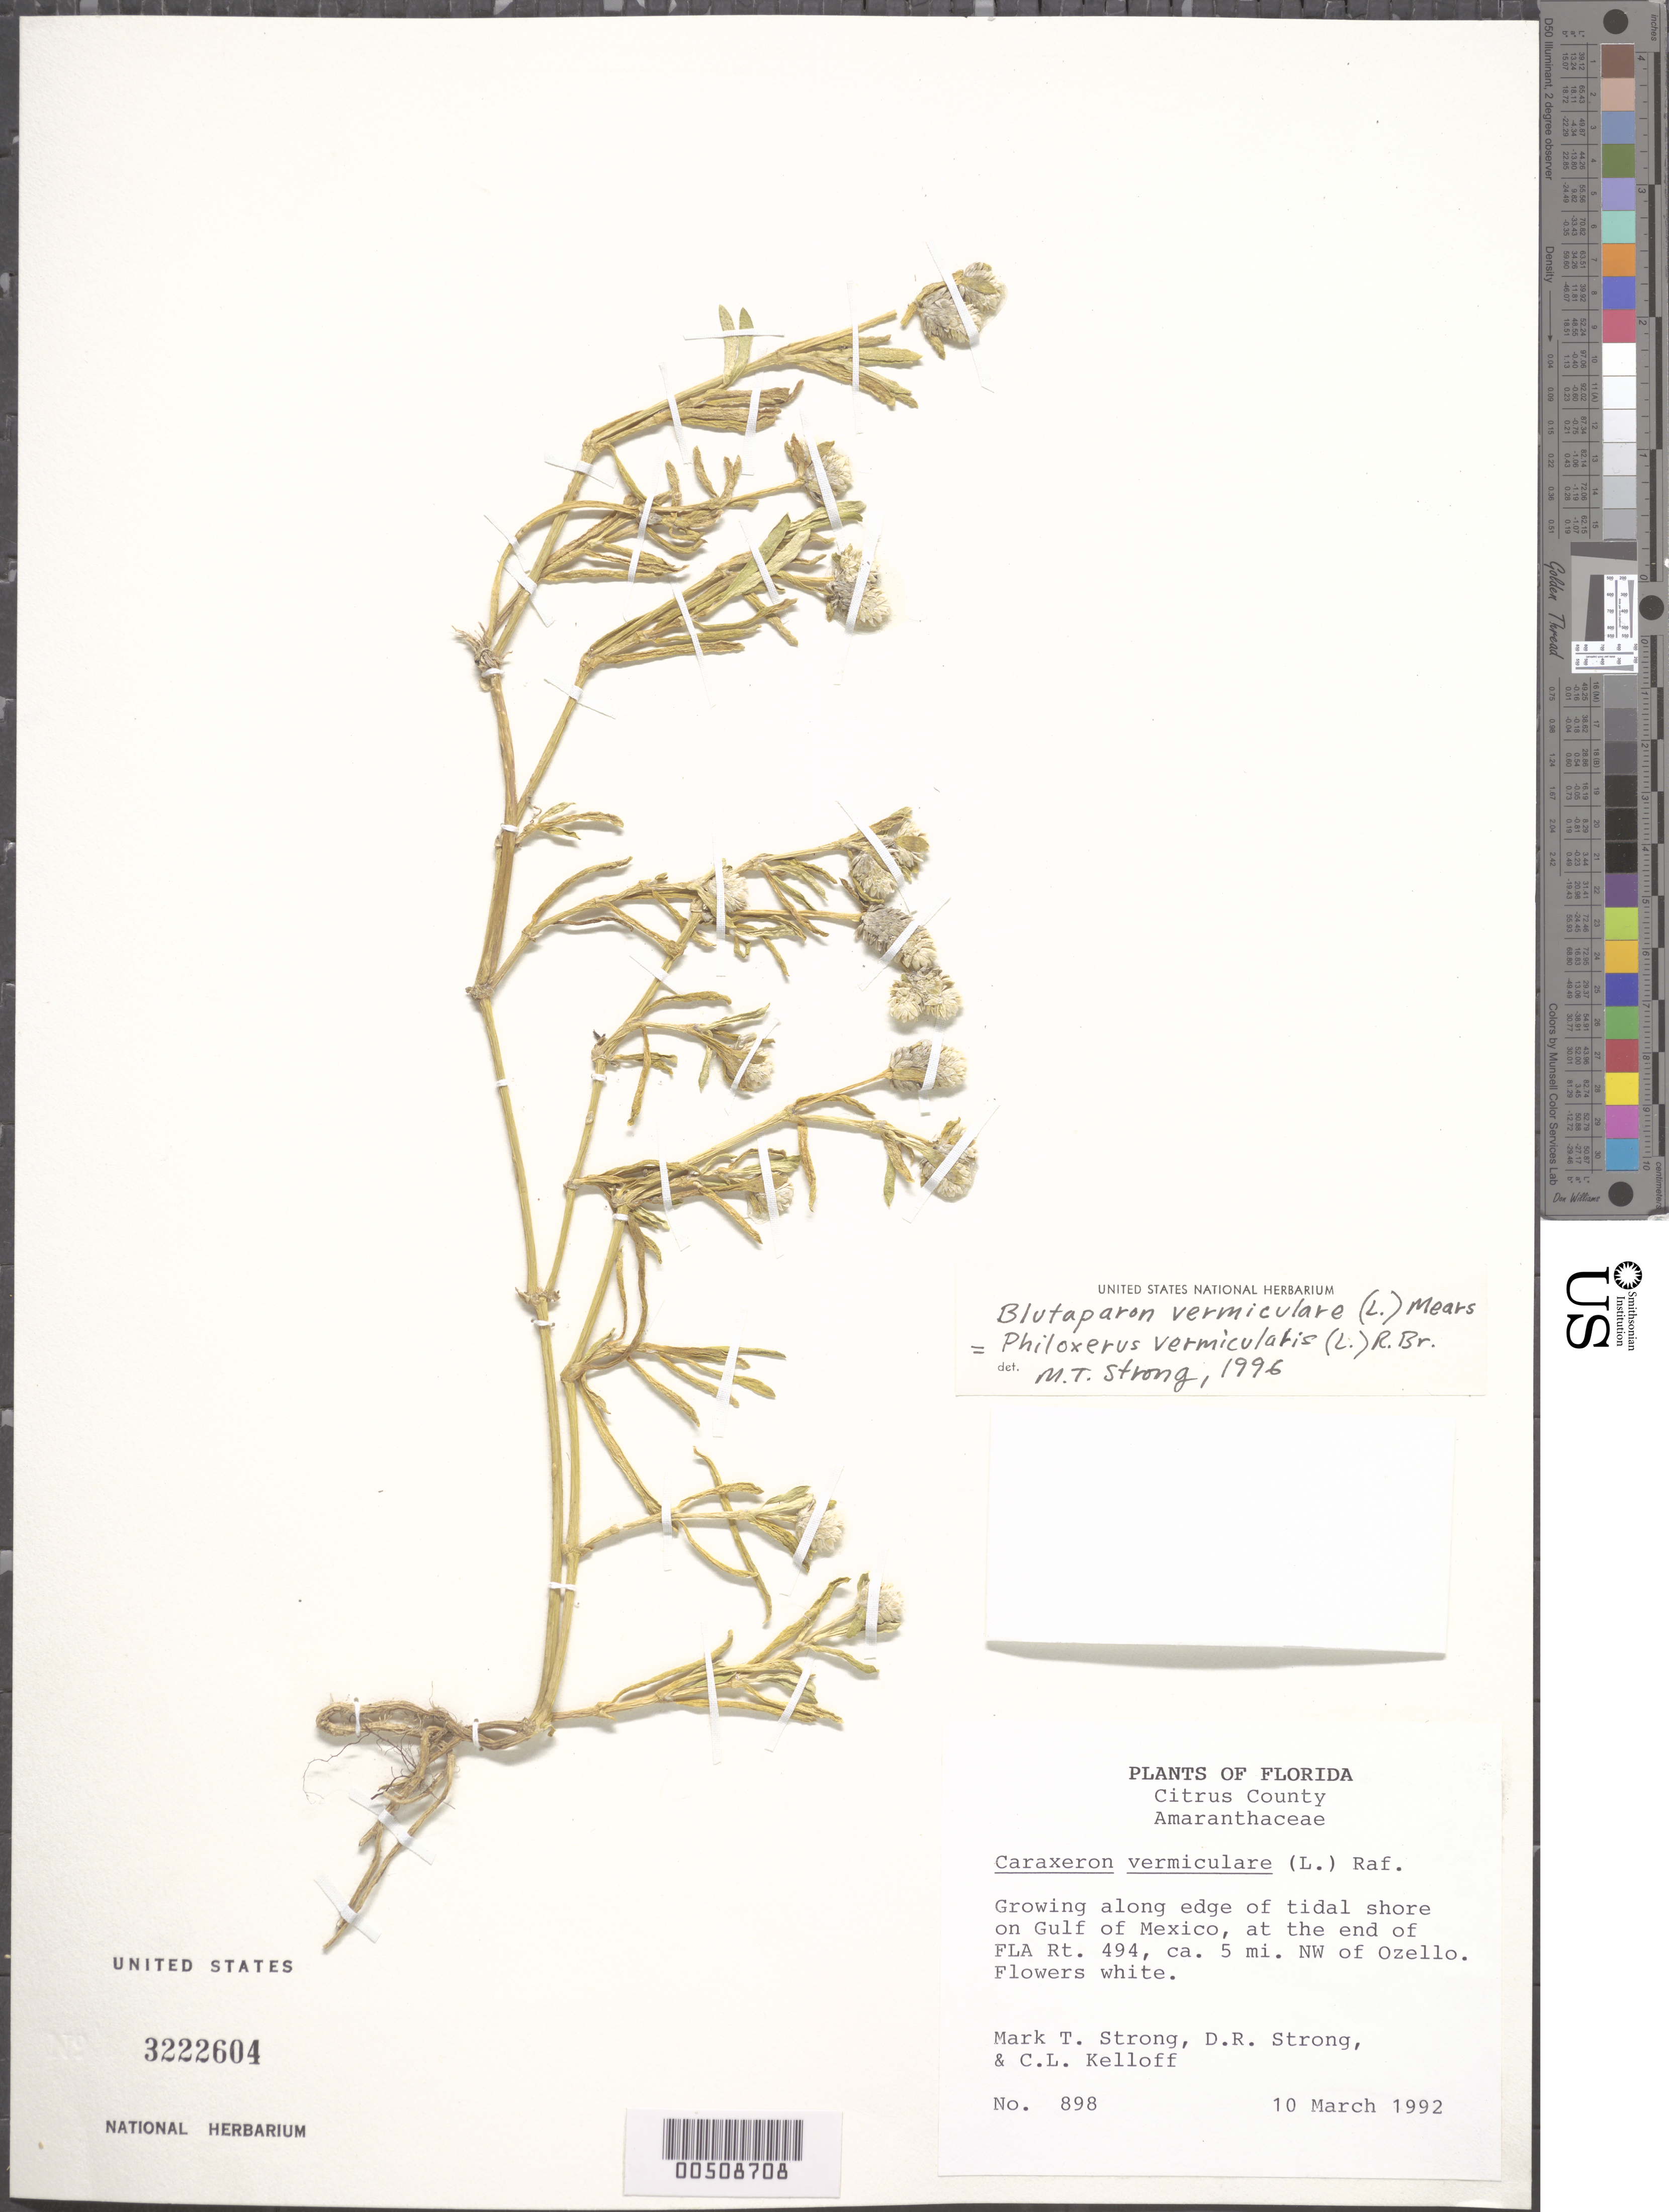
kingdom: Plantae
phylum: Tracheophyta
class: Magnoliopsida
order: Caryophyllales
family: Amaranthaceae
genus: Gomphrena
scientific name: Gomphrena vermicularis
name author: L.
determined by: Strong, Mark T., (BOT), Smithsonian Institution - National Museum of Natural History (UNITED STATES)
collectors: M. T. Strong, D. R. Strong & C. L. Kelloff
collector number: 898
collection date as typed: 10 Mar 1992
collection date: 1992-03-10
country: United States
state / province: Florida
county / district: Citrus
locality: Gulf of mexico nw of ozello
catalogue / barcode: US 3222604